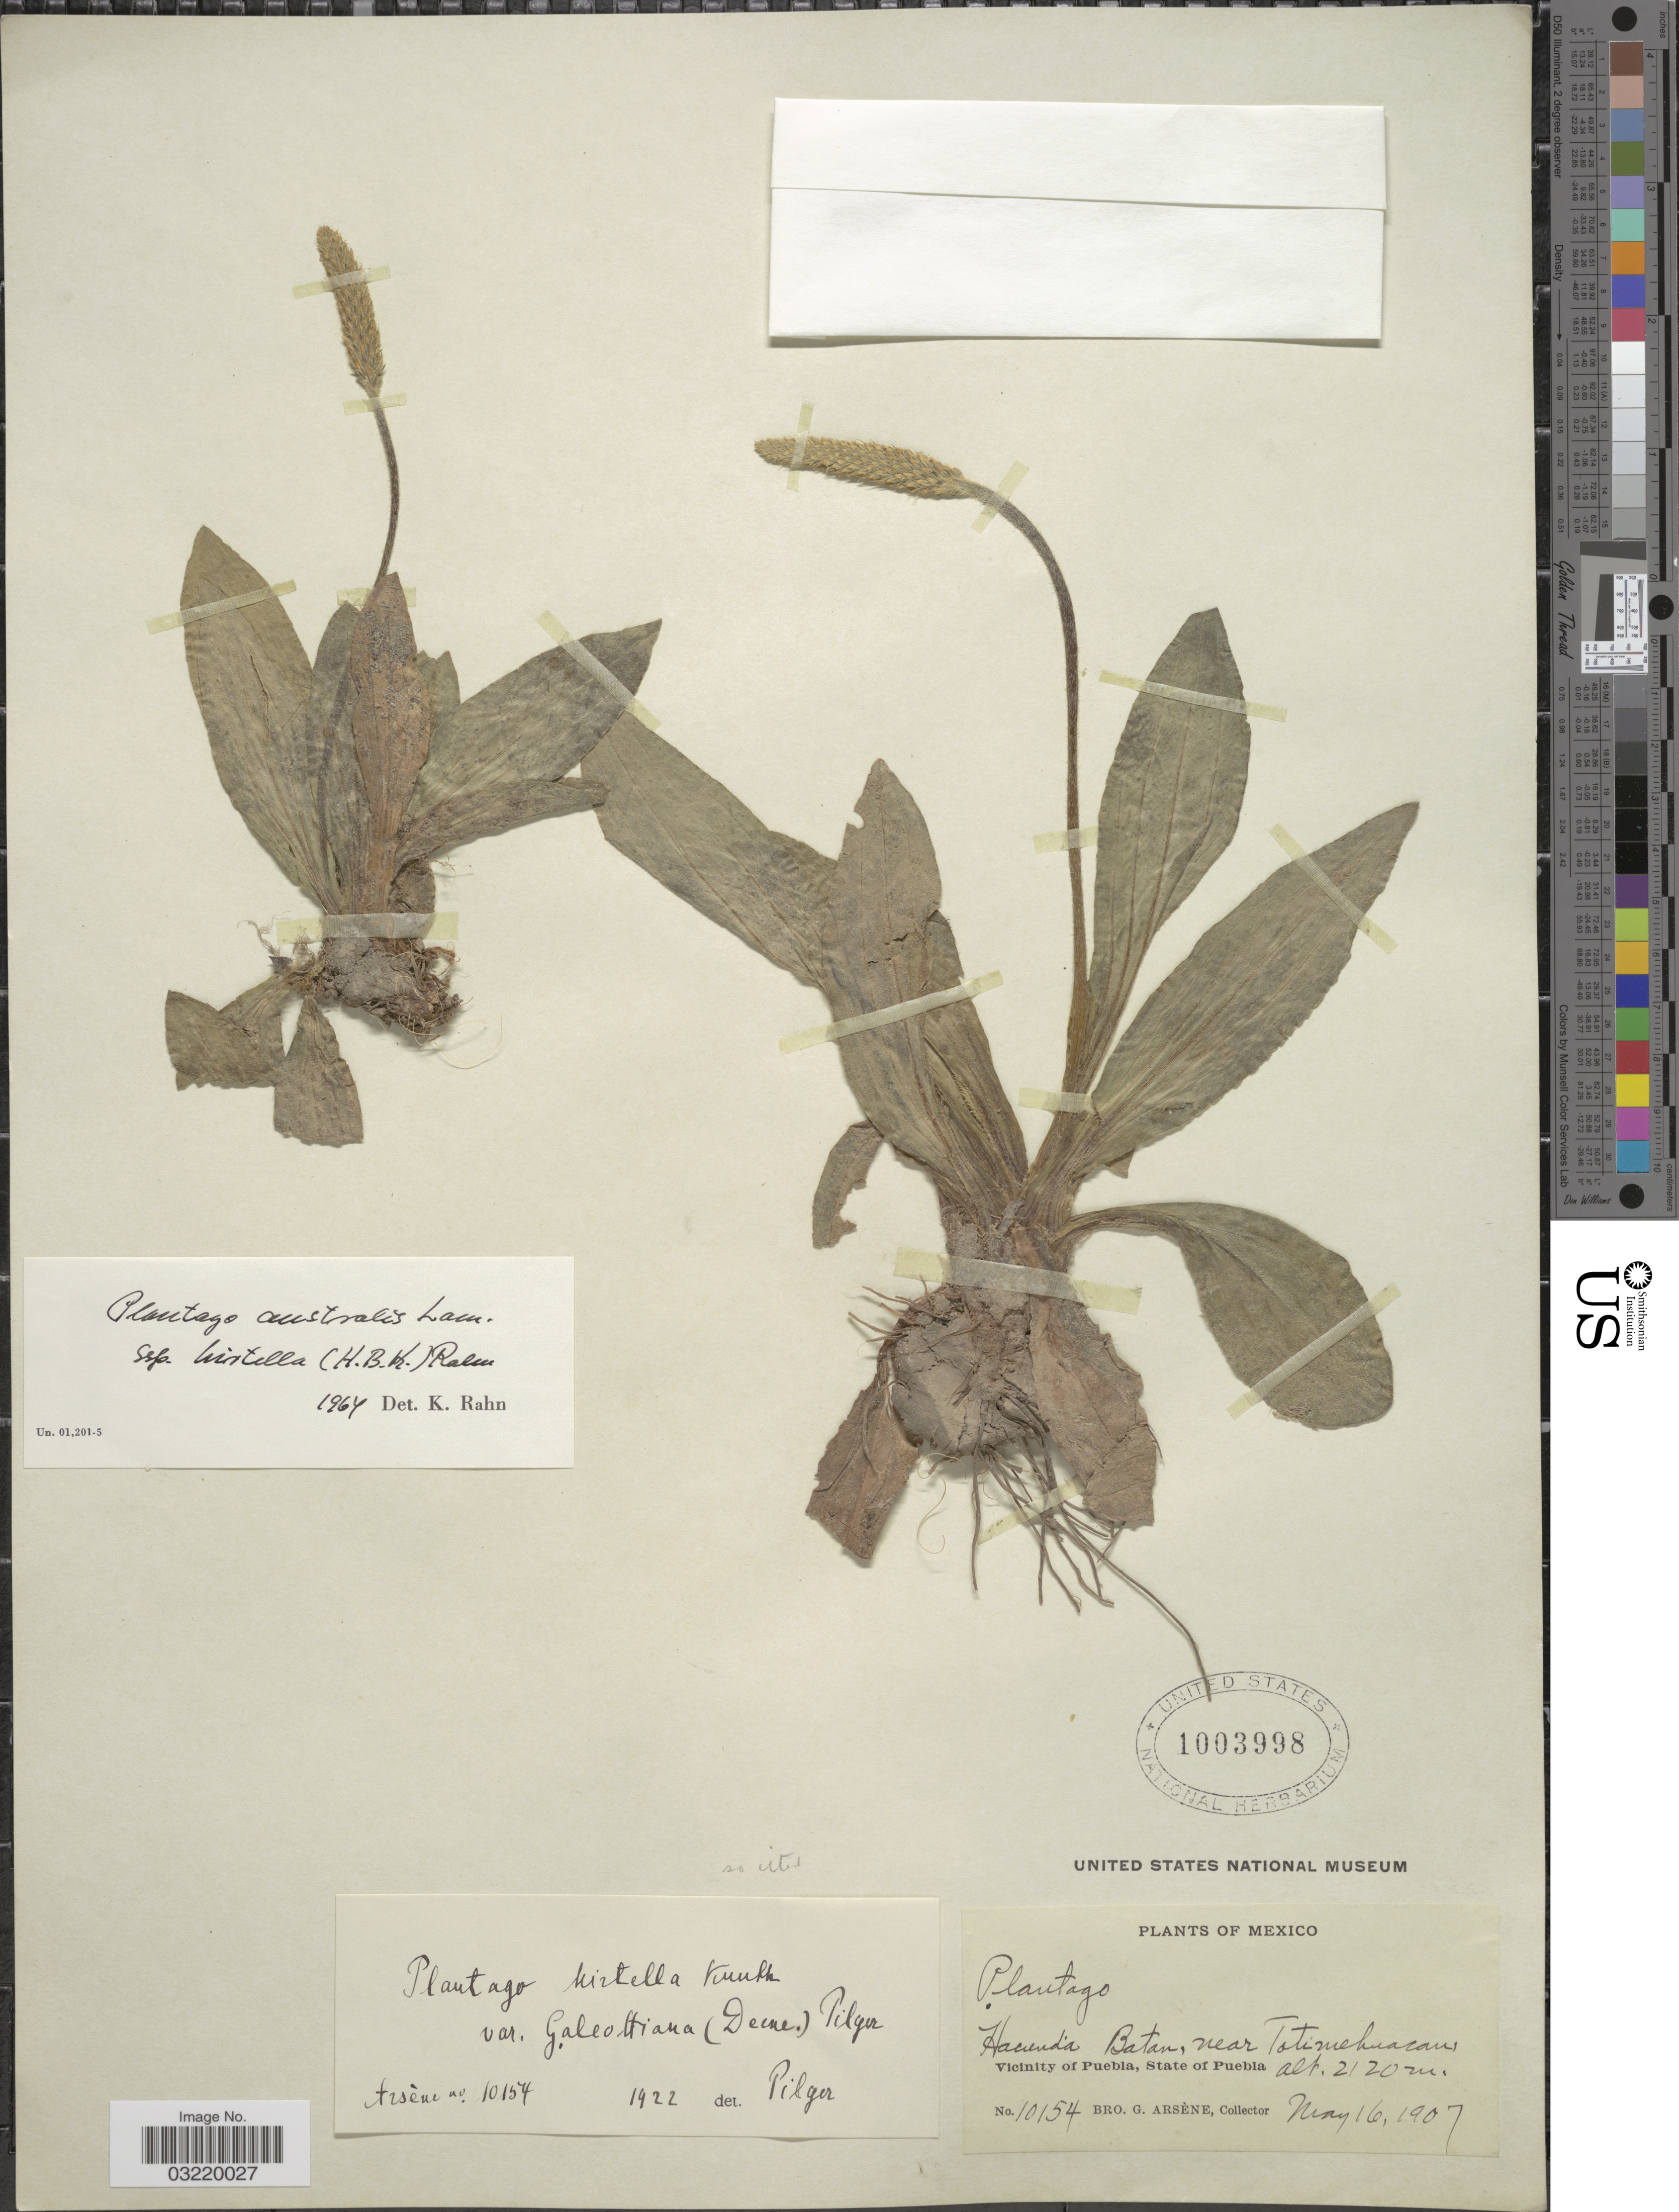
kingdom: Plantae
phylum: Tracheophyta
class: Magnoliopsida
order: Lamiales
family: Plantaginaceae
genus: Plantago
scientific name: Plantago australis subsp. hirtella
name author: (Kunth) Rahn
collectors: Bro. G. Arsène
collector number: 10154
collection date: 1907-05-16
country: Mexico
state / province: Puebla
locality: Hacienda Batan, near Totimehuacan. Vicinity of Puebla.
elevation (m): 2120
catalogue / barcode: US 1003998